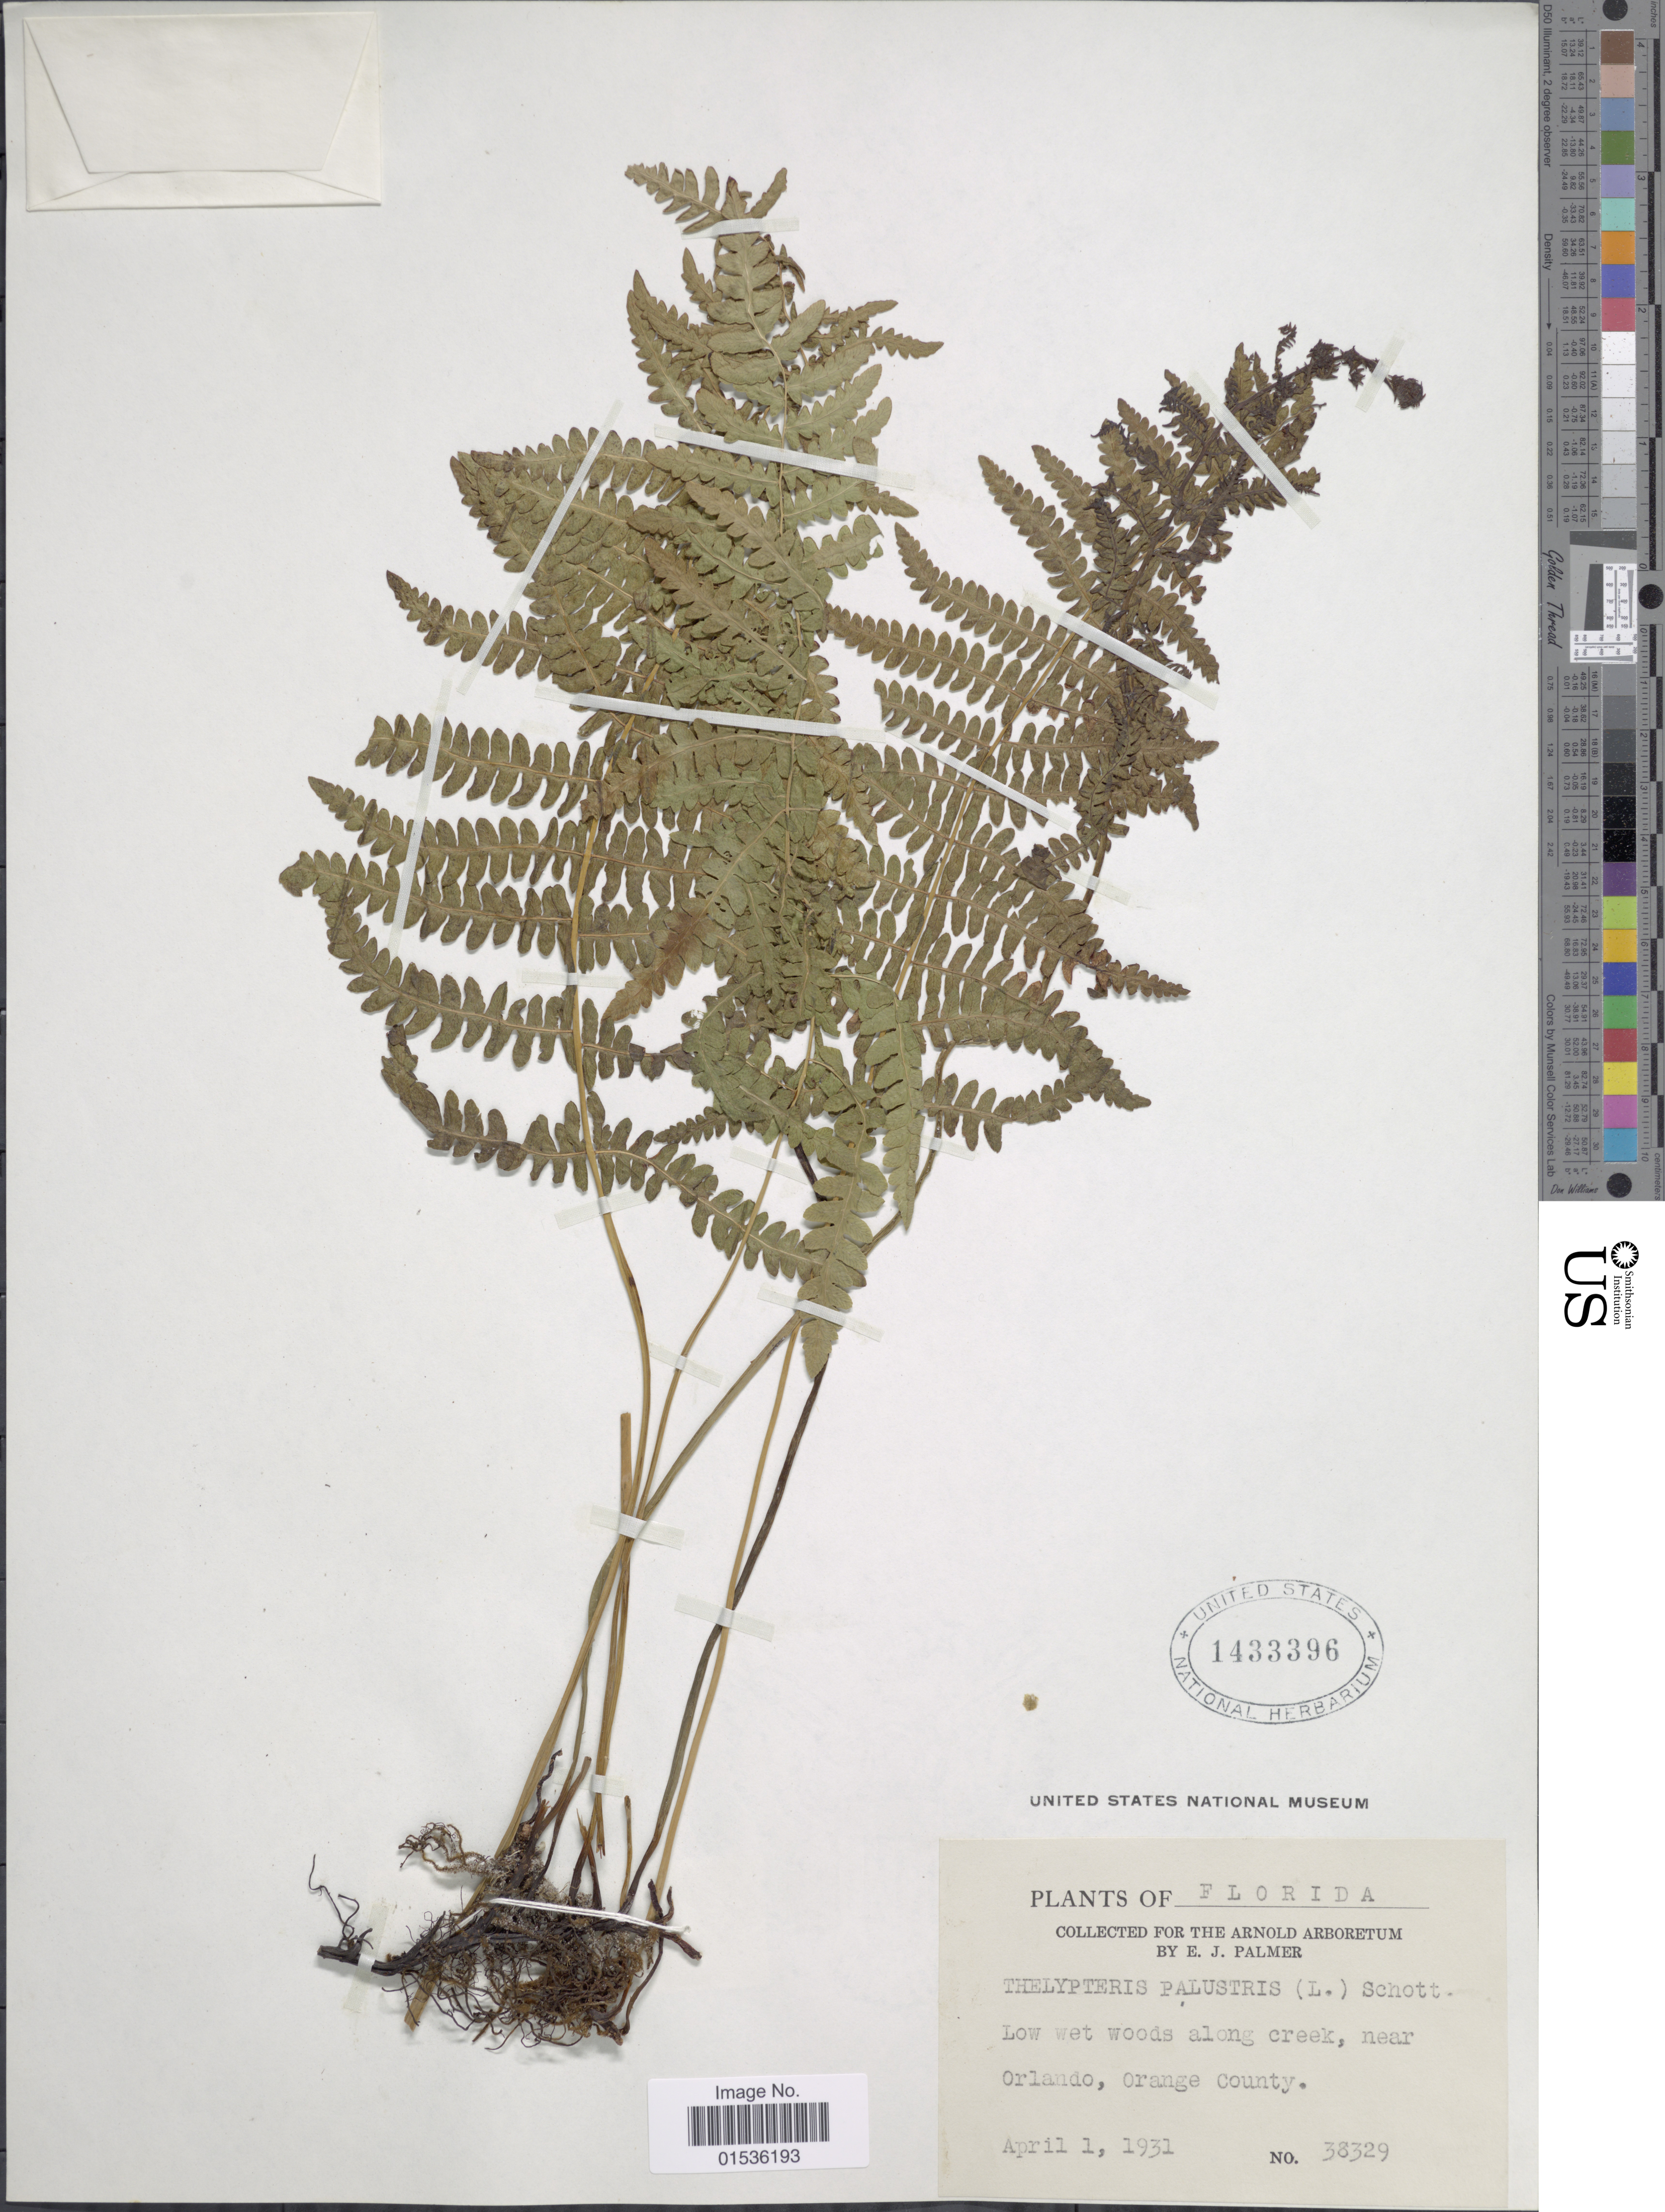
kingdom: Plantae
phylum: Tracheophyta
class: Polypodiopsida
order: Polypodiales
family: Thelypteridaceae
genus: Phegopteris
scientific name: Phegopteris connectilis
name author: (Michx.) Watt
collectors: E. J. Palmer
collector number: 38329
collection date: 1931-04-01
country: United States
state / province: Florida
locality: Florida, along creek, near Orlando, Orange County.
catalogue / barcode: US 1433396